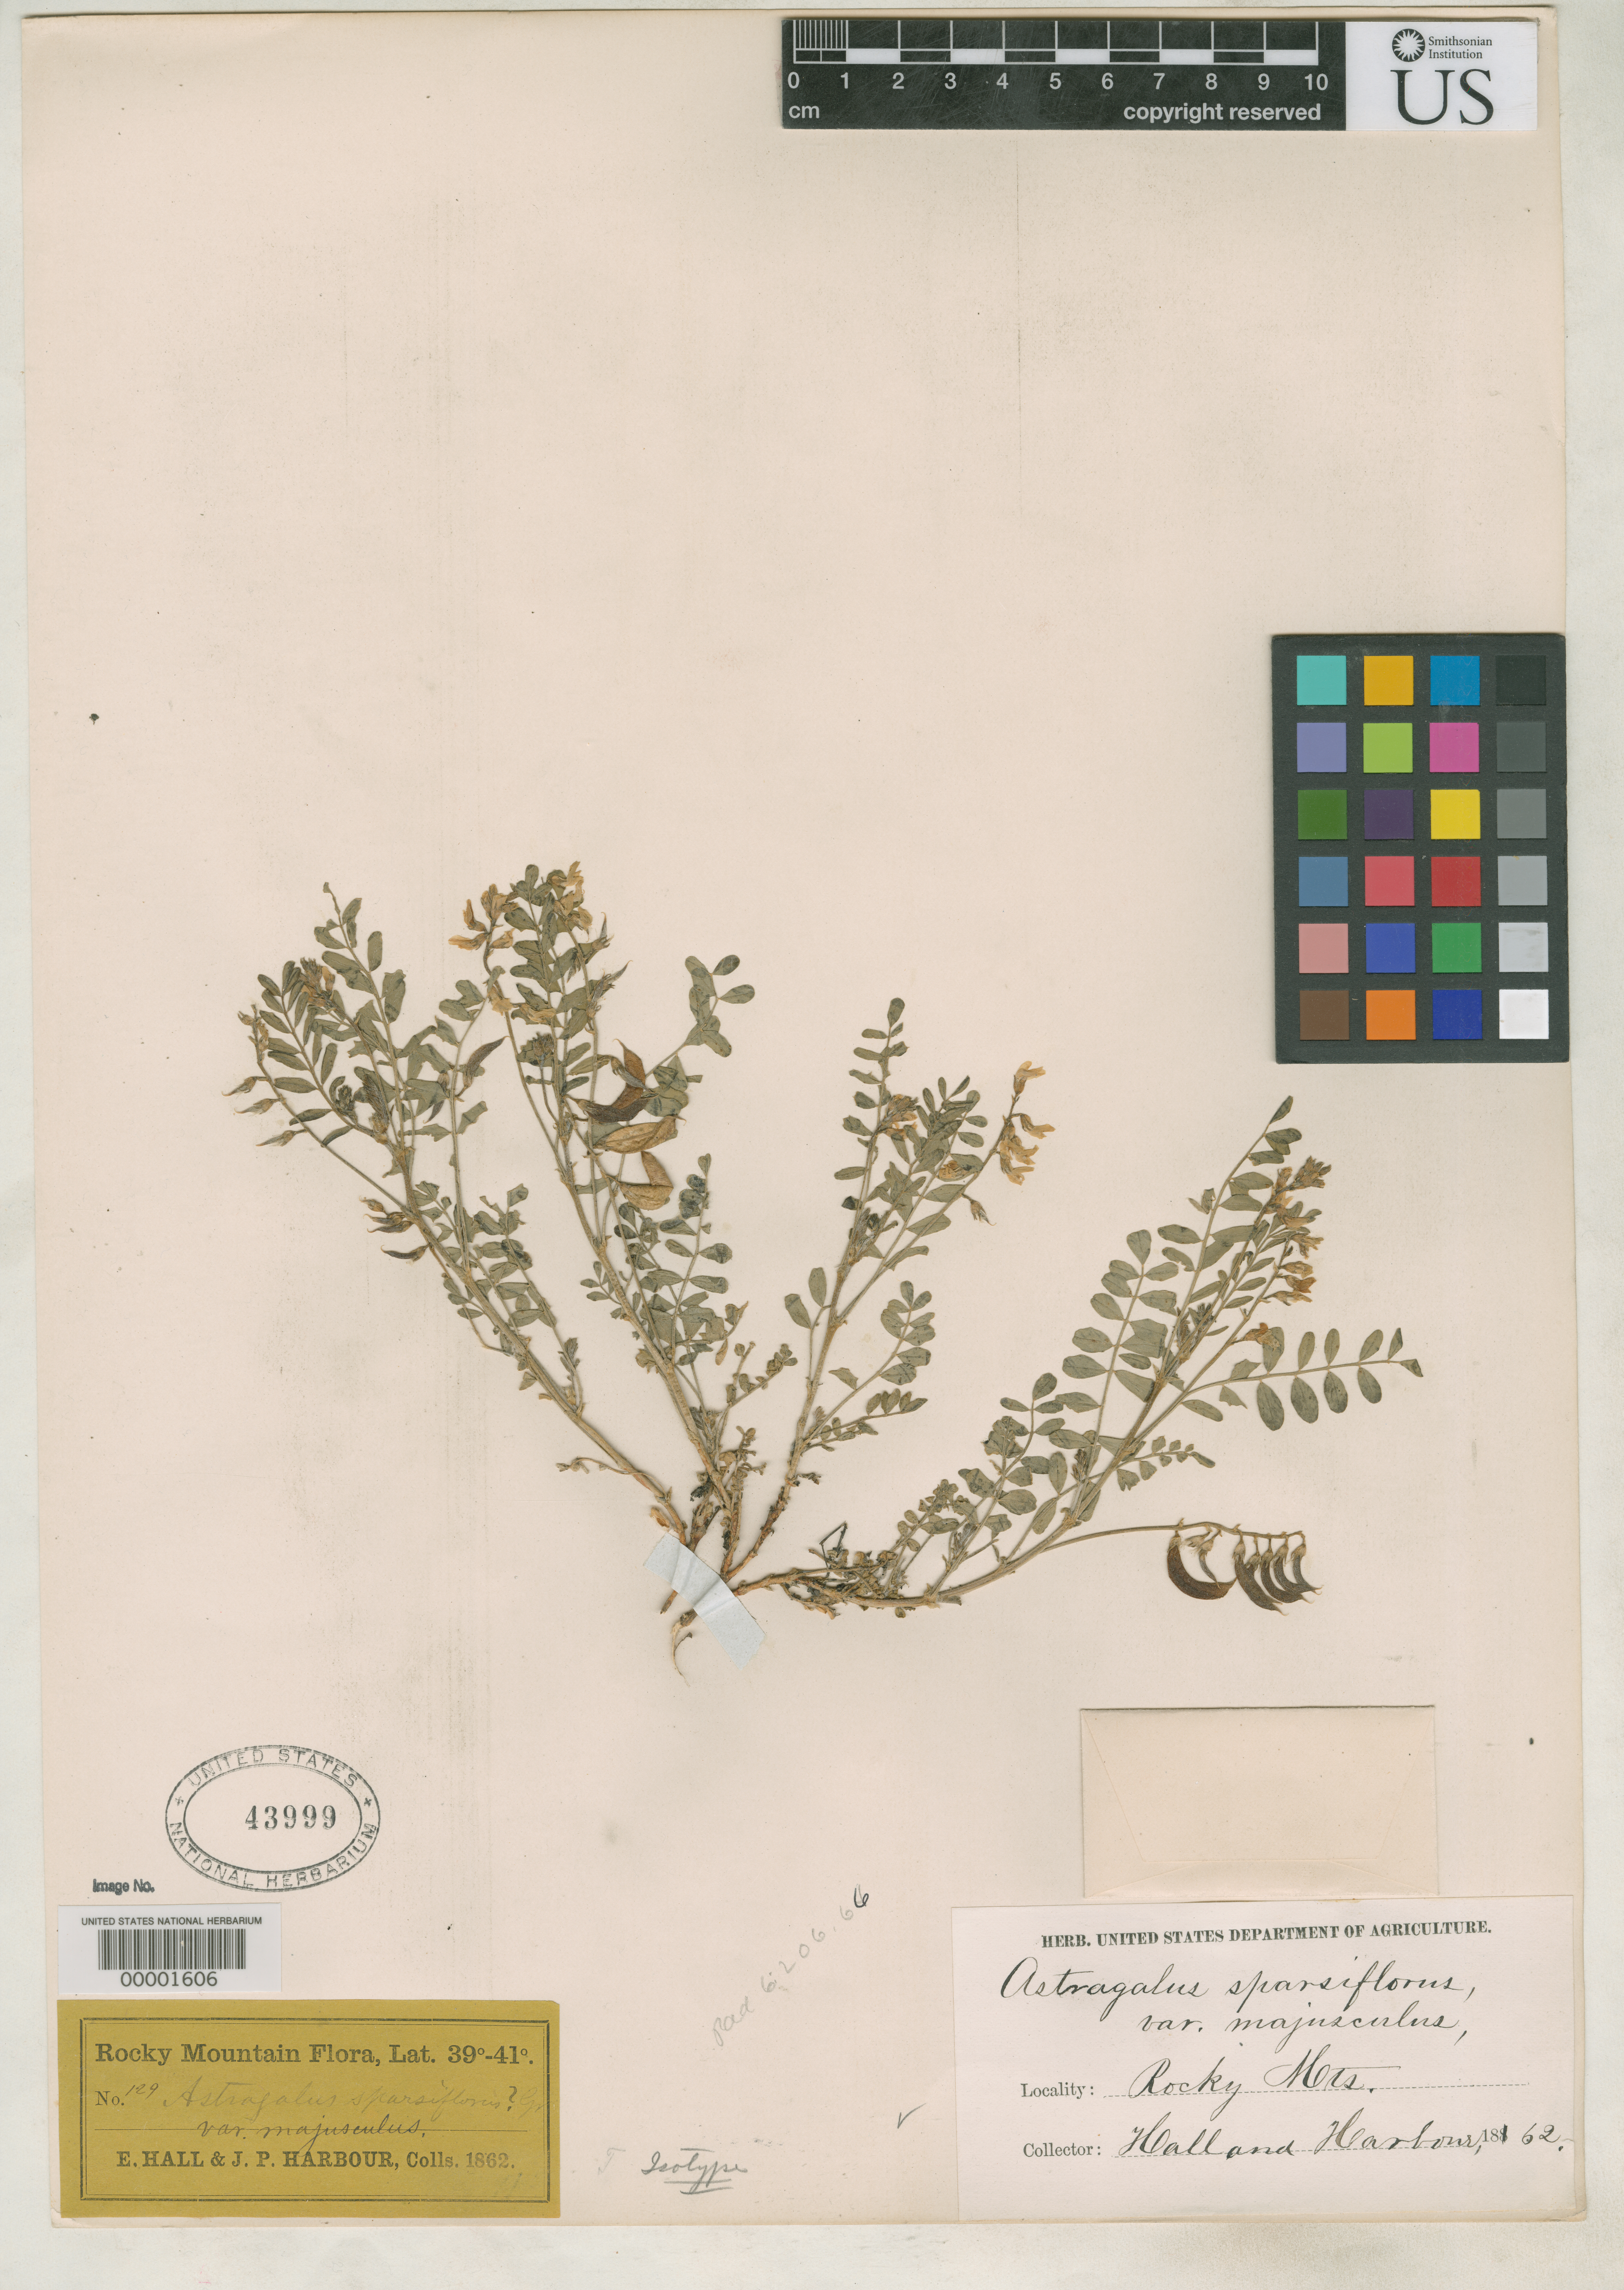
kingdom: Plantae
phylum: Tracheophyta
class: Magnoliopsida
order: Fabales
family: Fabaceae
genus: Astragalus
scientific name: Astragalus sparsiflorus var. majusculus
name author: A. Gray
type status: Isotype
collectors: E. Hall & J. Harbour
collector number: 129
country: United States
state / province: Colorado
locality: Rocky Mtns.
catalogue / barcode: US 43999